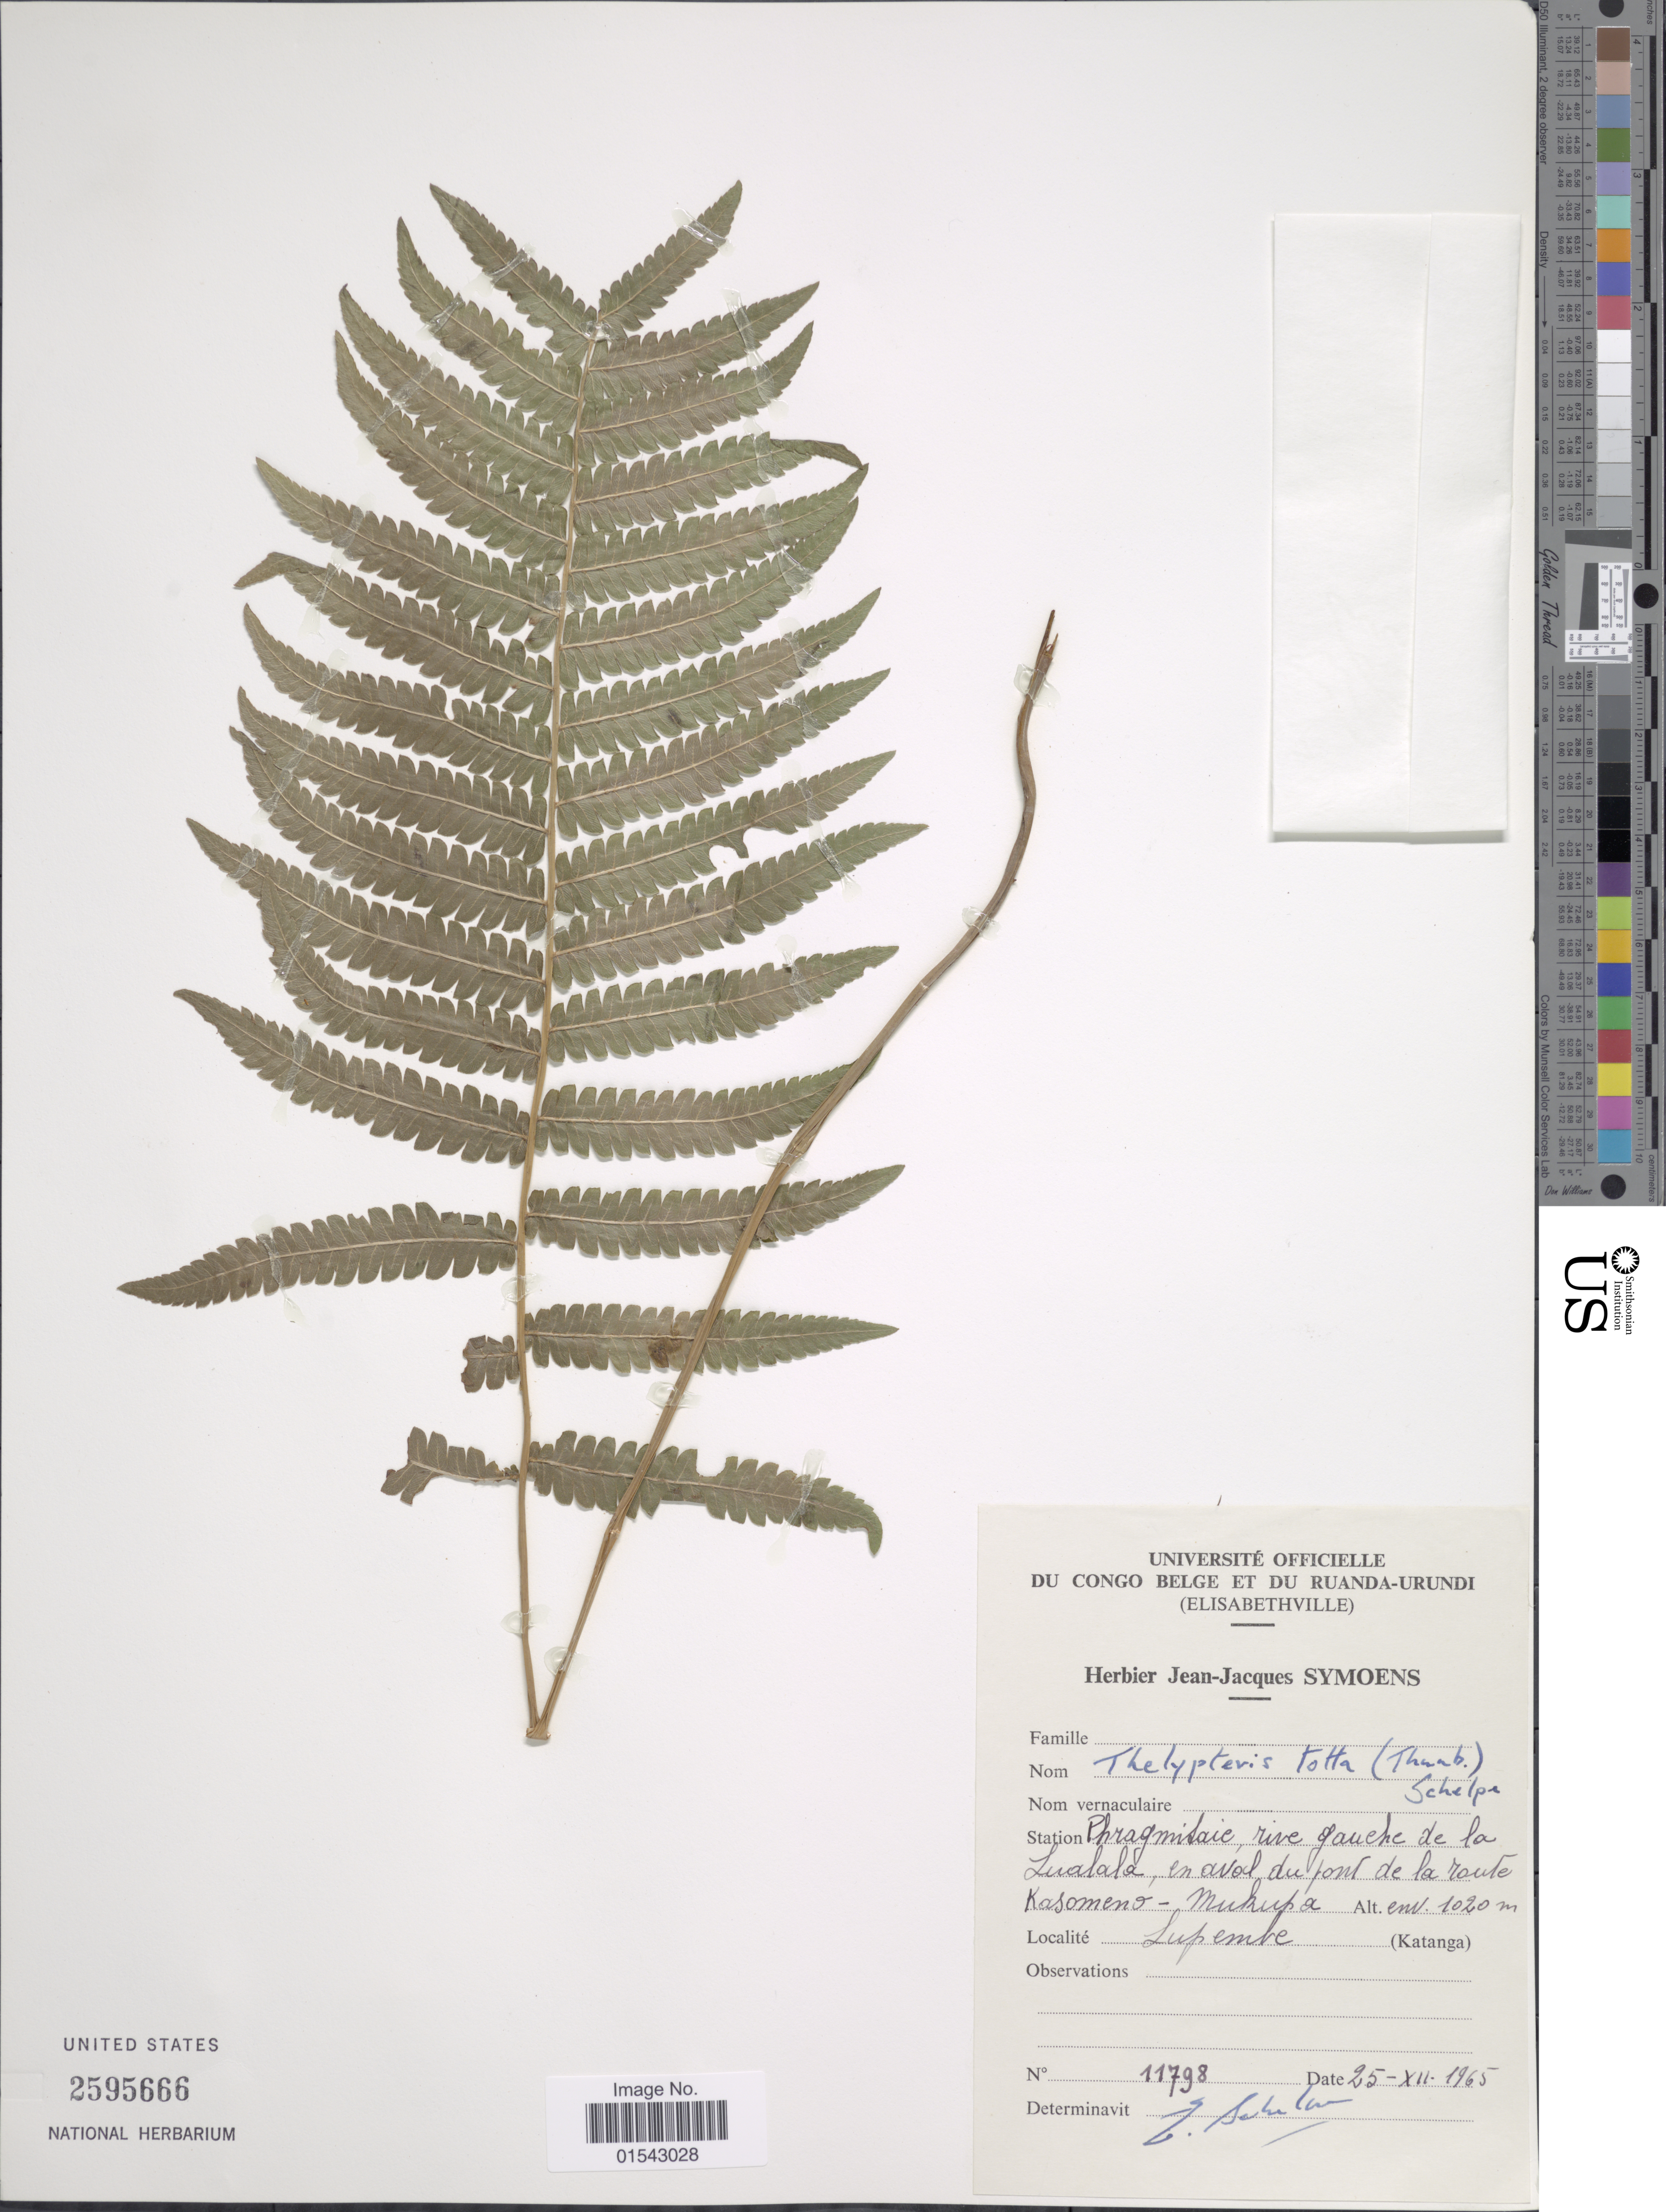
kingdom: Plantae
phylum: Tracheophyta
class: Polypodiopsida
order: Polypodiales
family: Thelypteridaceae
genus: Cyclosorus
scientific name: Cyclosorus interruptus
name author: (Willd.) H. Itô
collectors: ex herb. Jean-Jacques Symoens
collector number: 11798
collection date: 1965-12-25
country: Congo, Democratic Republic of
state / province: Haut-Katanga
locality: Rive gauche de la Lualala, en aval du font de la route Kasomeno - Mukupa. Lupembe.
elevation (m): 1020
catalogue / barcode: US 2595666